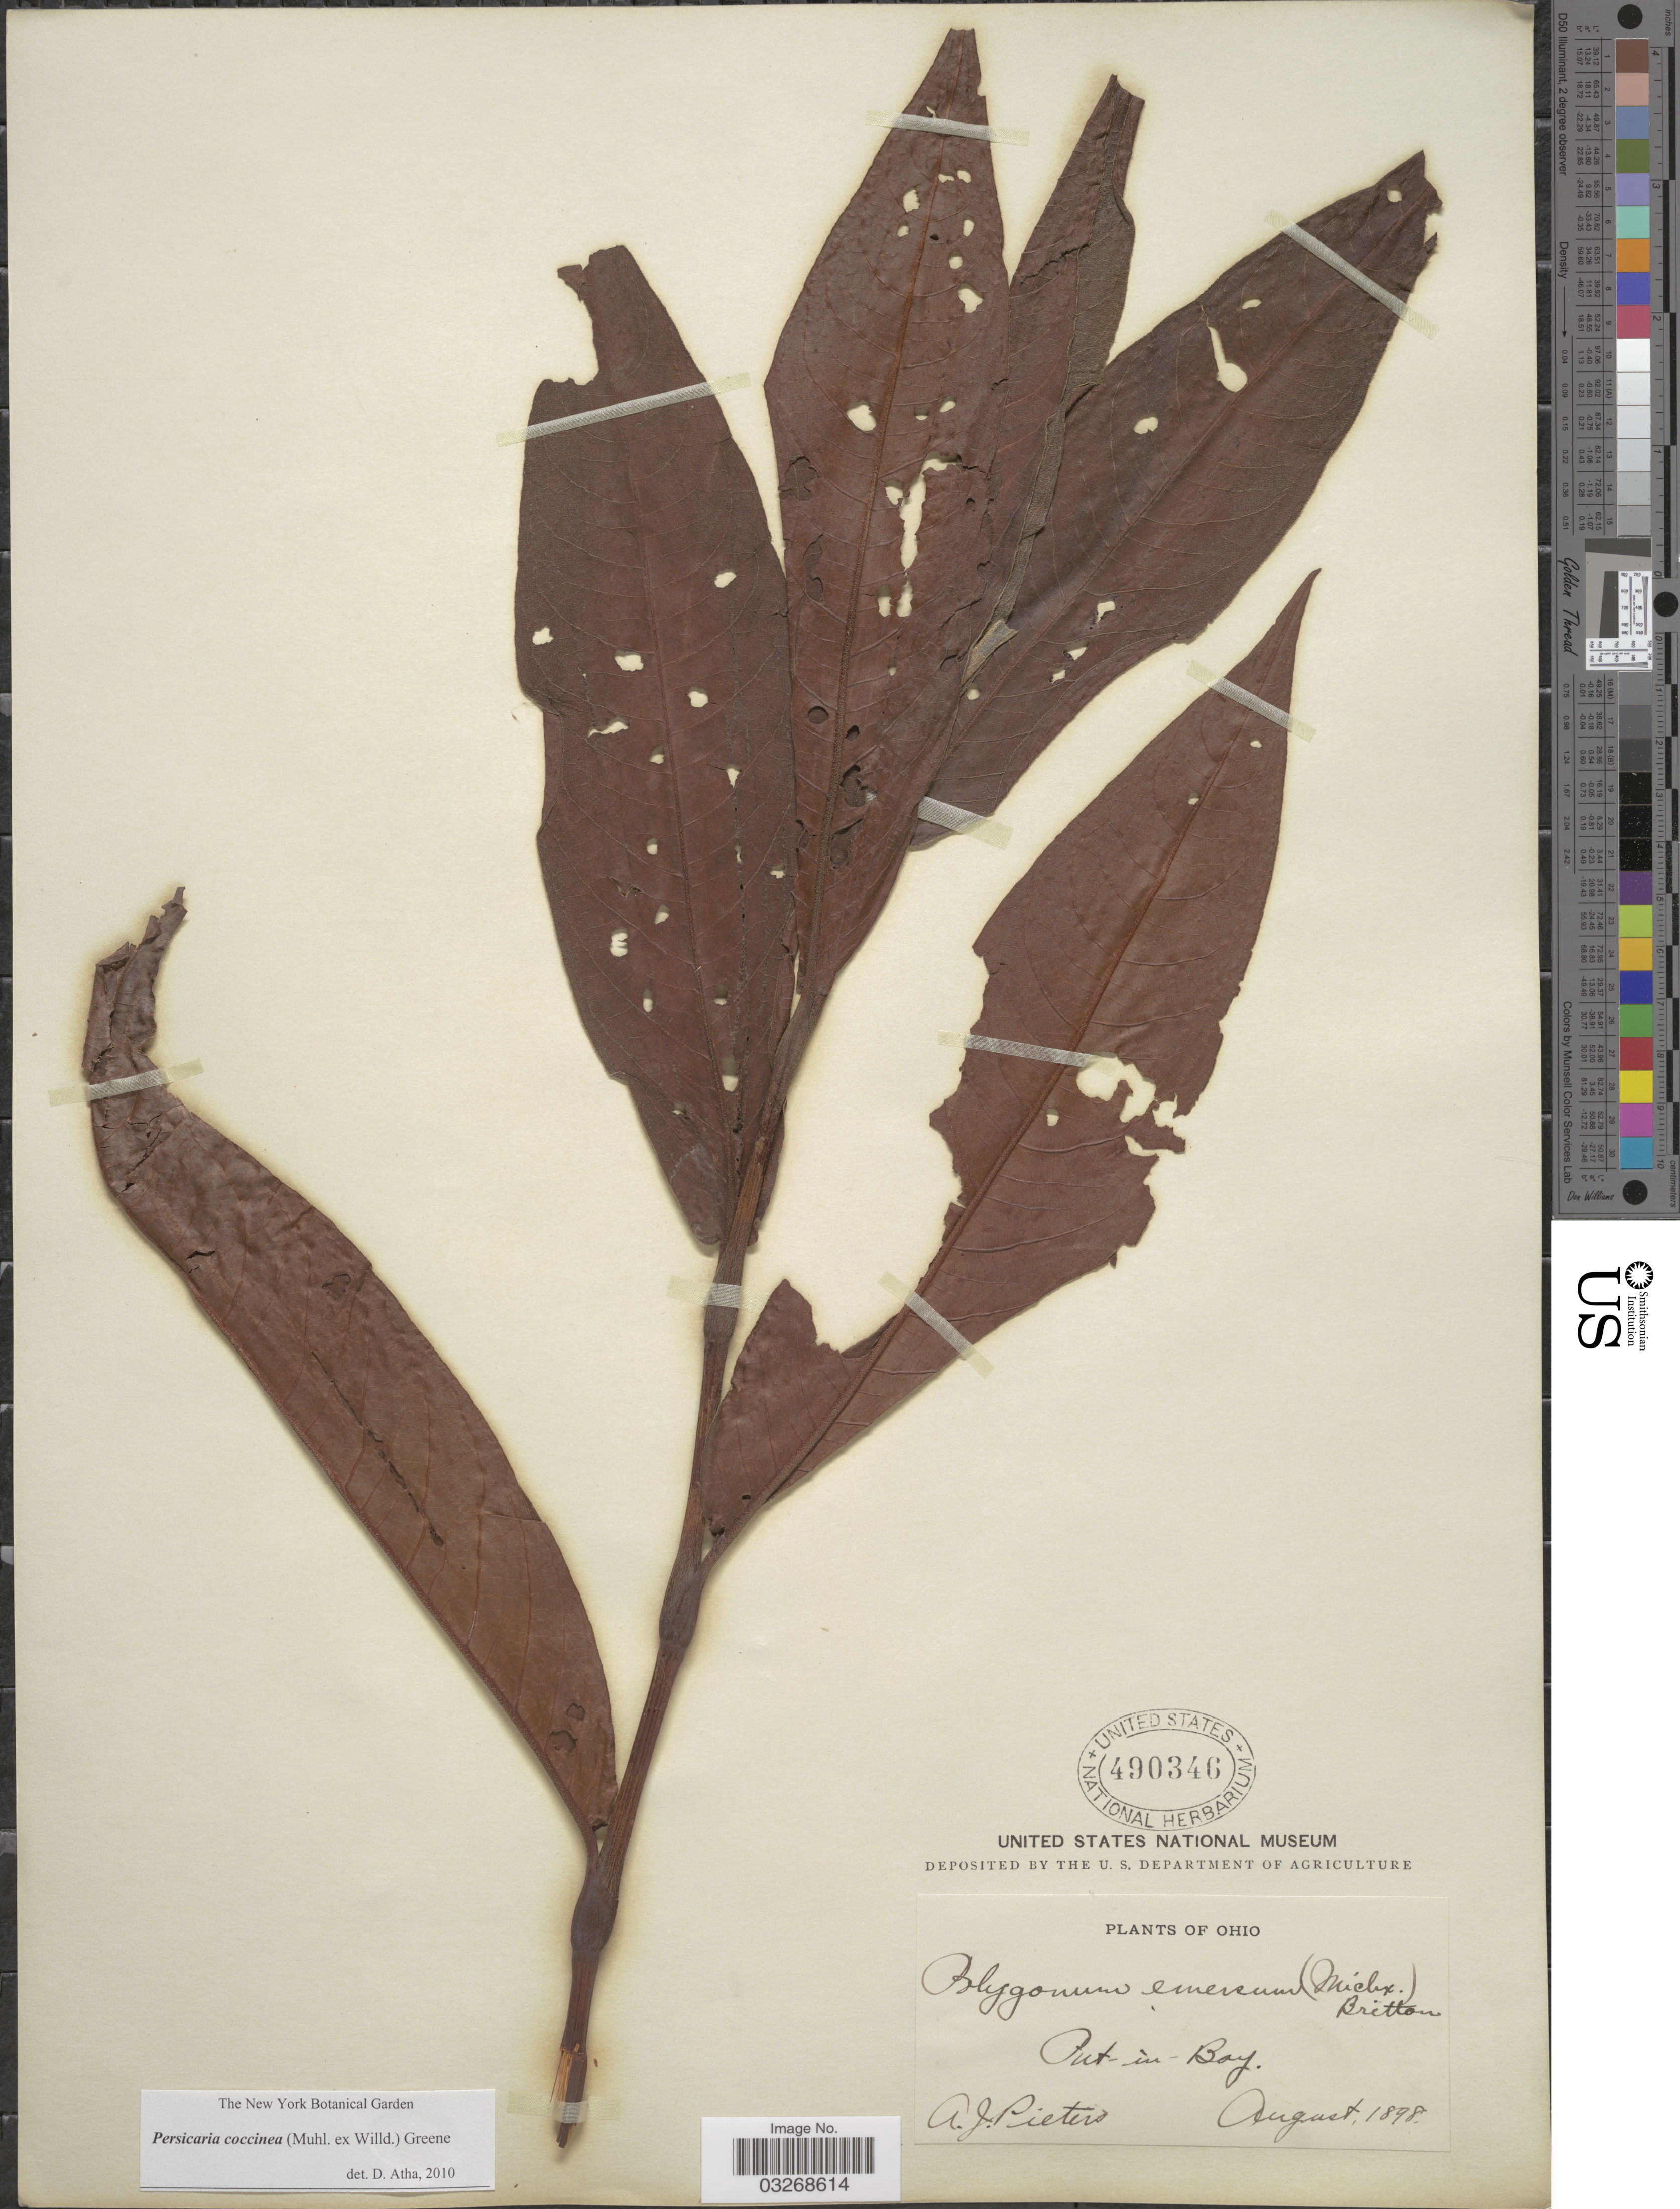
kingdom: Plantae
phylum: Tracheophyta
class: Magnoliopsida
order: Caryophyllales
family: Polygonaceae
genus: Persicaria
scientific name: Persicaria coccinea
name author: (Muhl. ex Willd.) Greene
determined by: Atha, D. E.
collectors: A. Pieters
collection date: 1898-08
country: United States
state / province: Ohio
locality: Put-in-Bay.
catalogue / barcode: US 490346